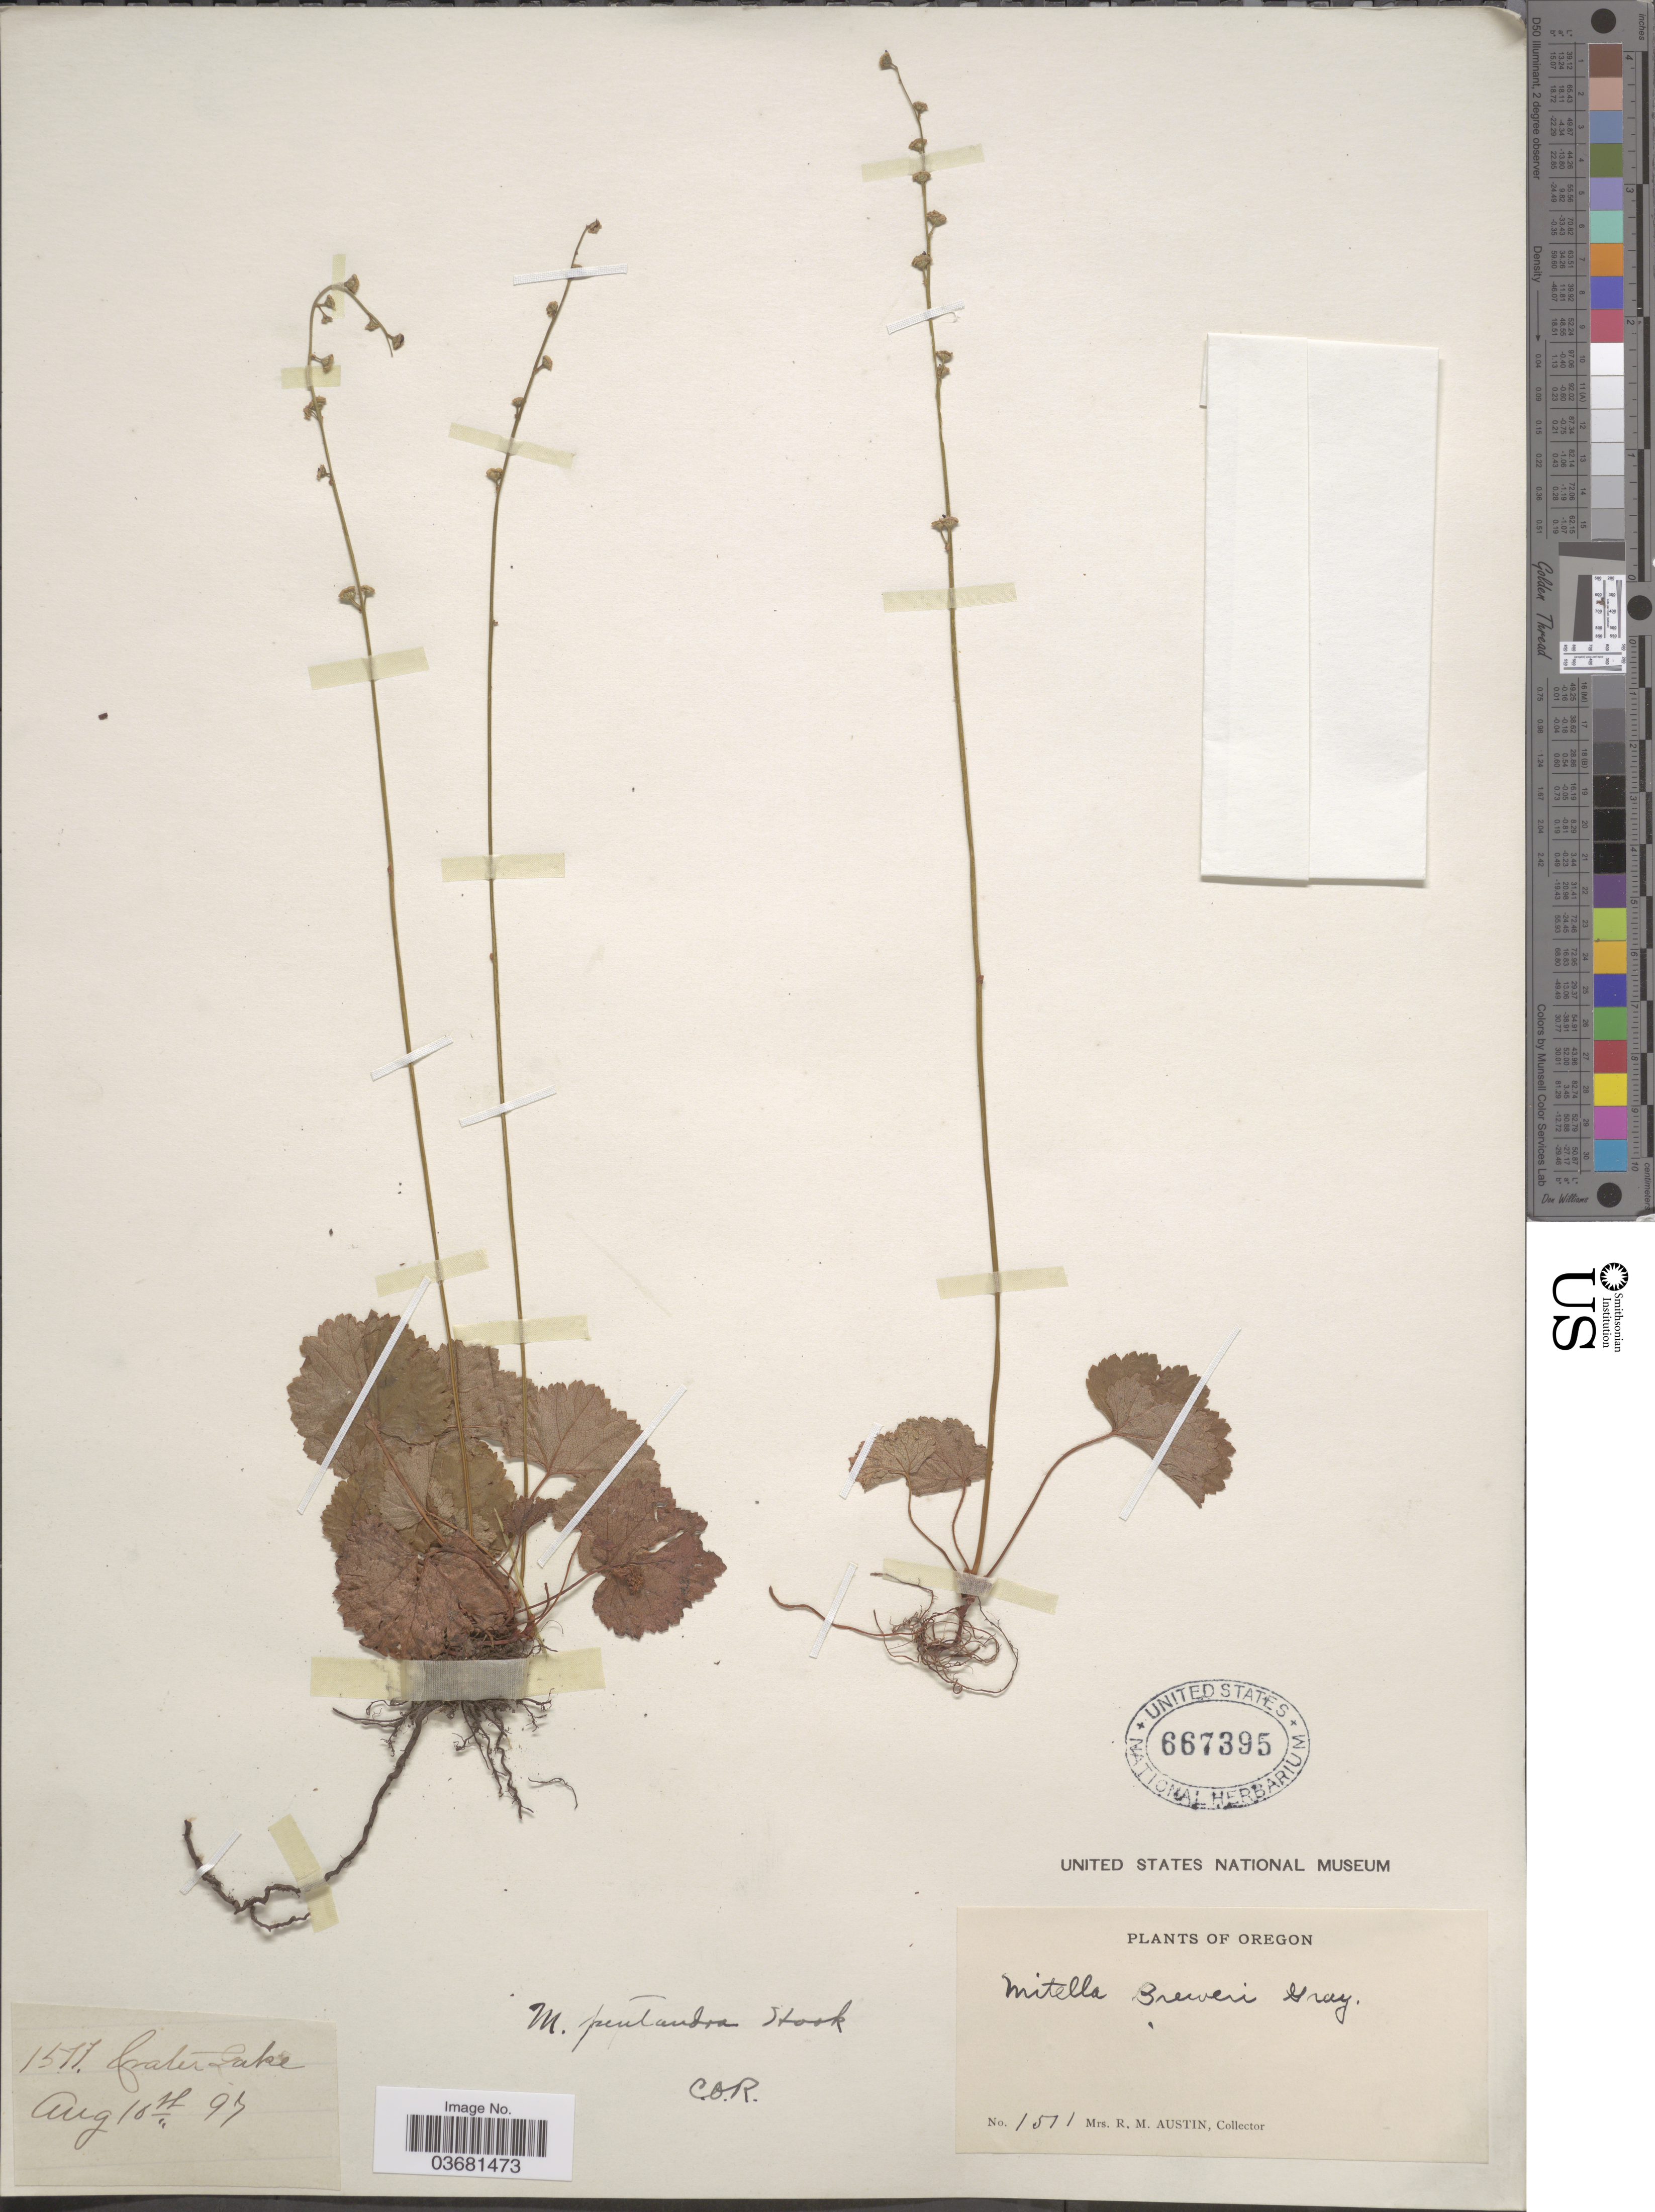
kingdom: Plantae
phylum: Tracheophyta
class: Magnoliopsida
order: Saxifragales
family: Saxifragaceae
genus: Mitella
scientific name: Mitella pentandra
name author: Hook.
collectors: R. Austin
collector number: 1571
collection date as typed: Transcribed d/m/y: 18/8/97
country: United States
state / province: Oregon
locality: Crater Lake.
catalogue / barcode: US 667395